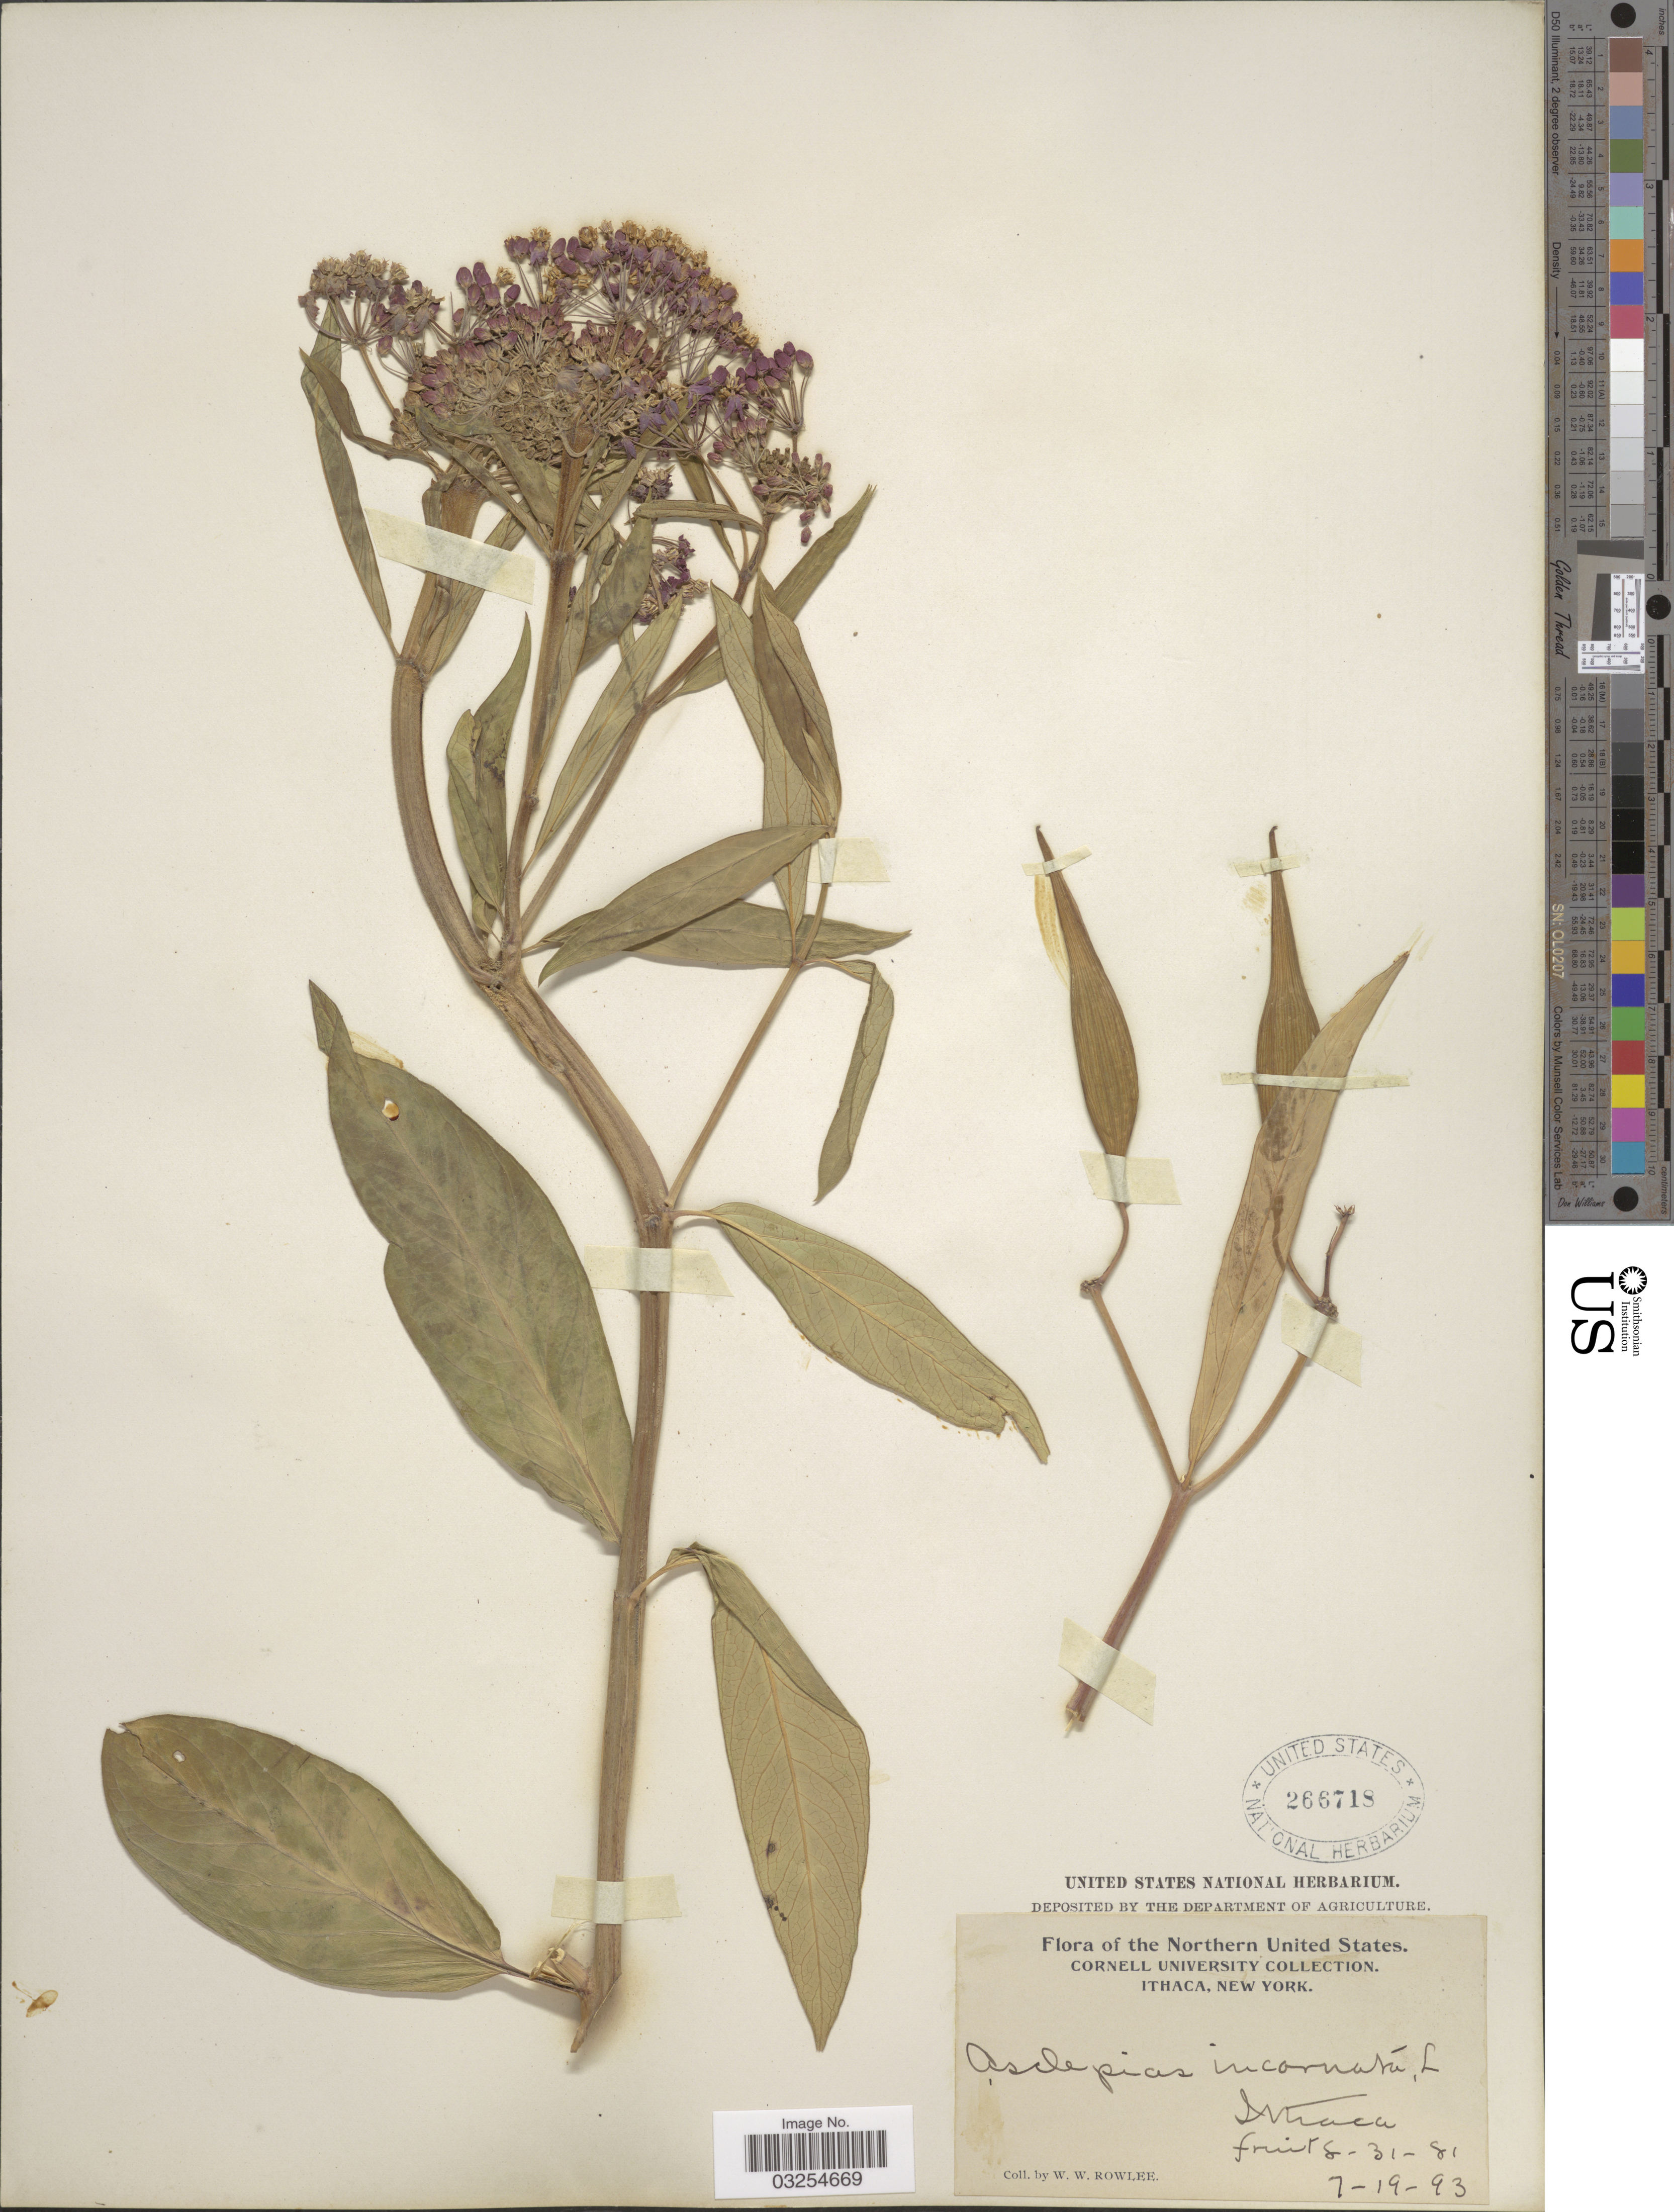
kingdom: Plantae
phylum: Tracheophyta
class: Magnoliopsida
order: Gentianales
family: Apocynaceae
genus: Asclepias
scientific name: Asclepias incarnata subsp. pulchra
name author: (Ehrh. ex Willd.) Woodson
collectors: W. W. Rowlee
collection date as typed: Transcribed d/m/y: 19/7/93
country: United States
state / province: New York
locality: Northern United States. Ithaca.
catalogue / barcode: US 266718